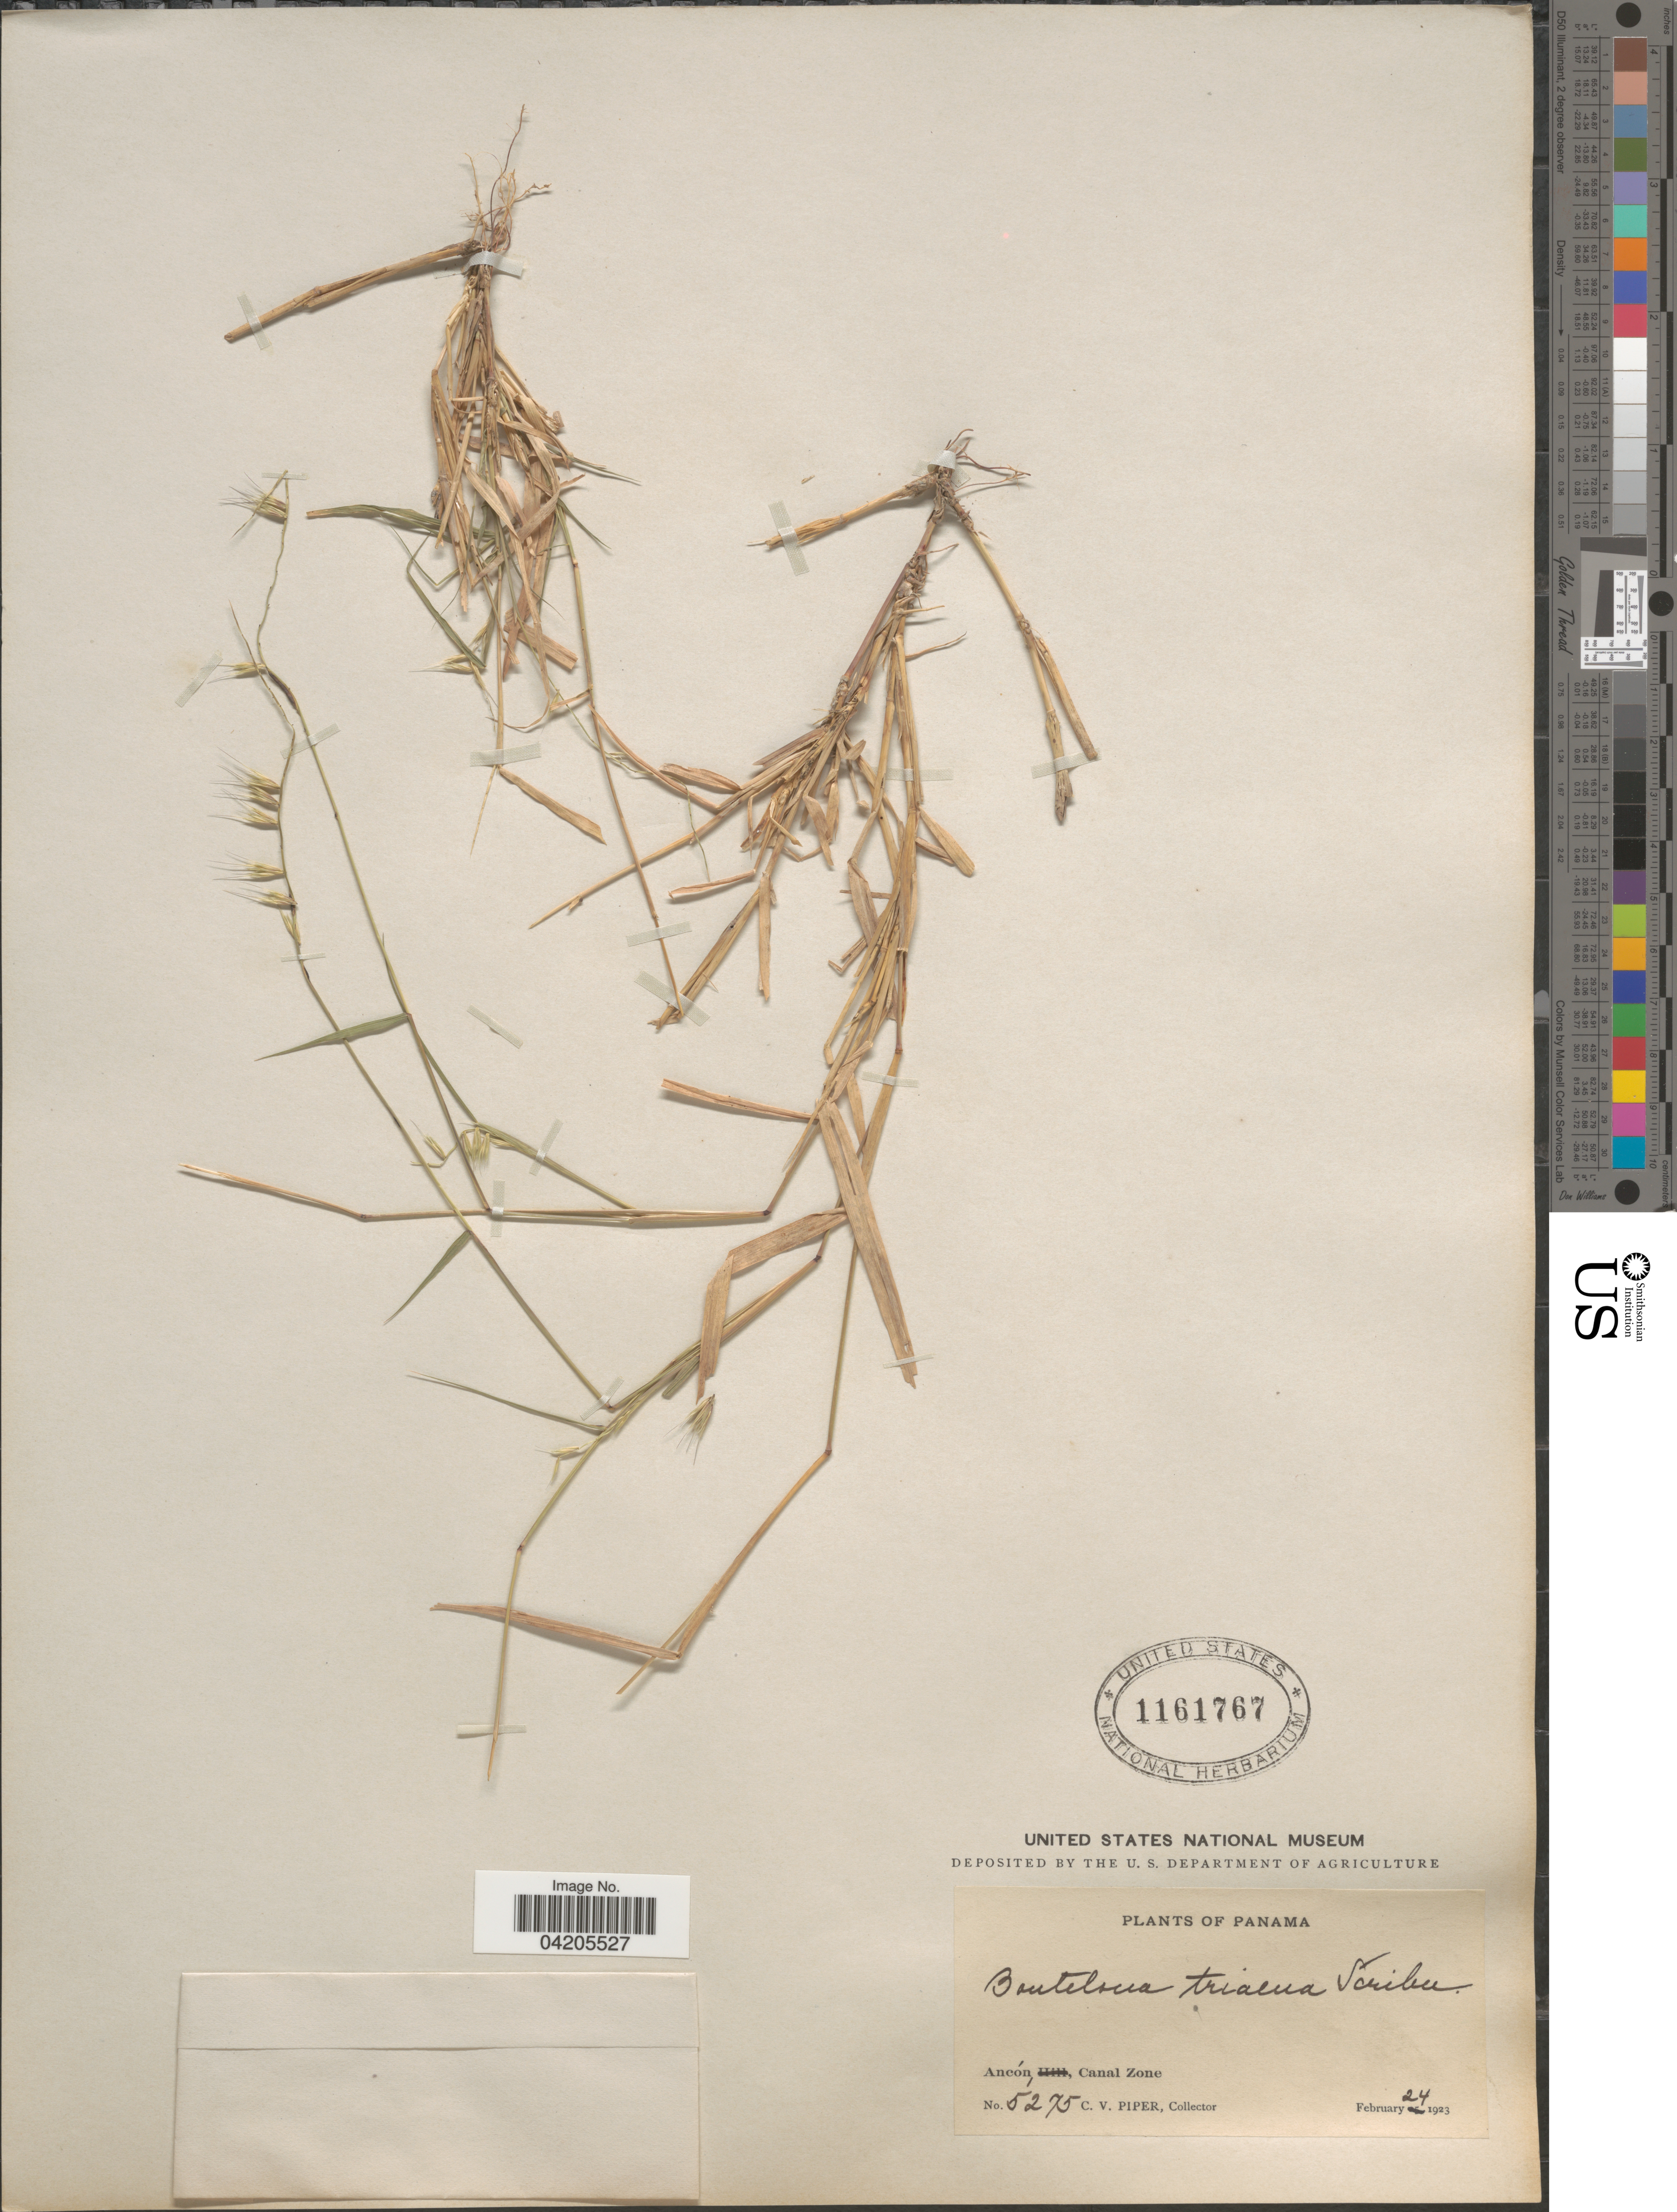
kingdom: Plantae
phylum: Tracheophyta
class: Liliopsida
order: Poales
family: Poaceae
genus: Bouteloua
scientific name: Bouteloua disticha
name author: (Kunth) Benth.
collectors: C. V. Piper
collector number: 5275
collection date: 1923-02-24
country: Panama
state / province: Colón / Panamá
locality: Ancón, Canal Zone.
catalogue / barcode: US 1161767